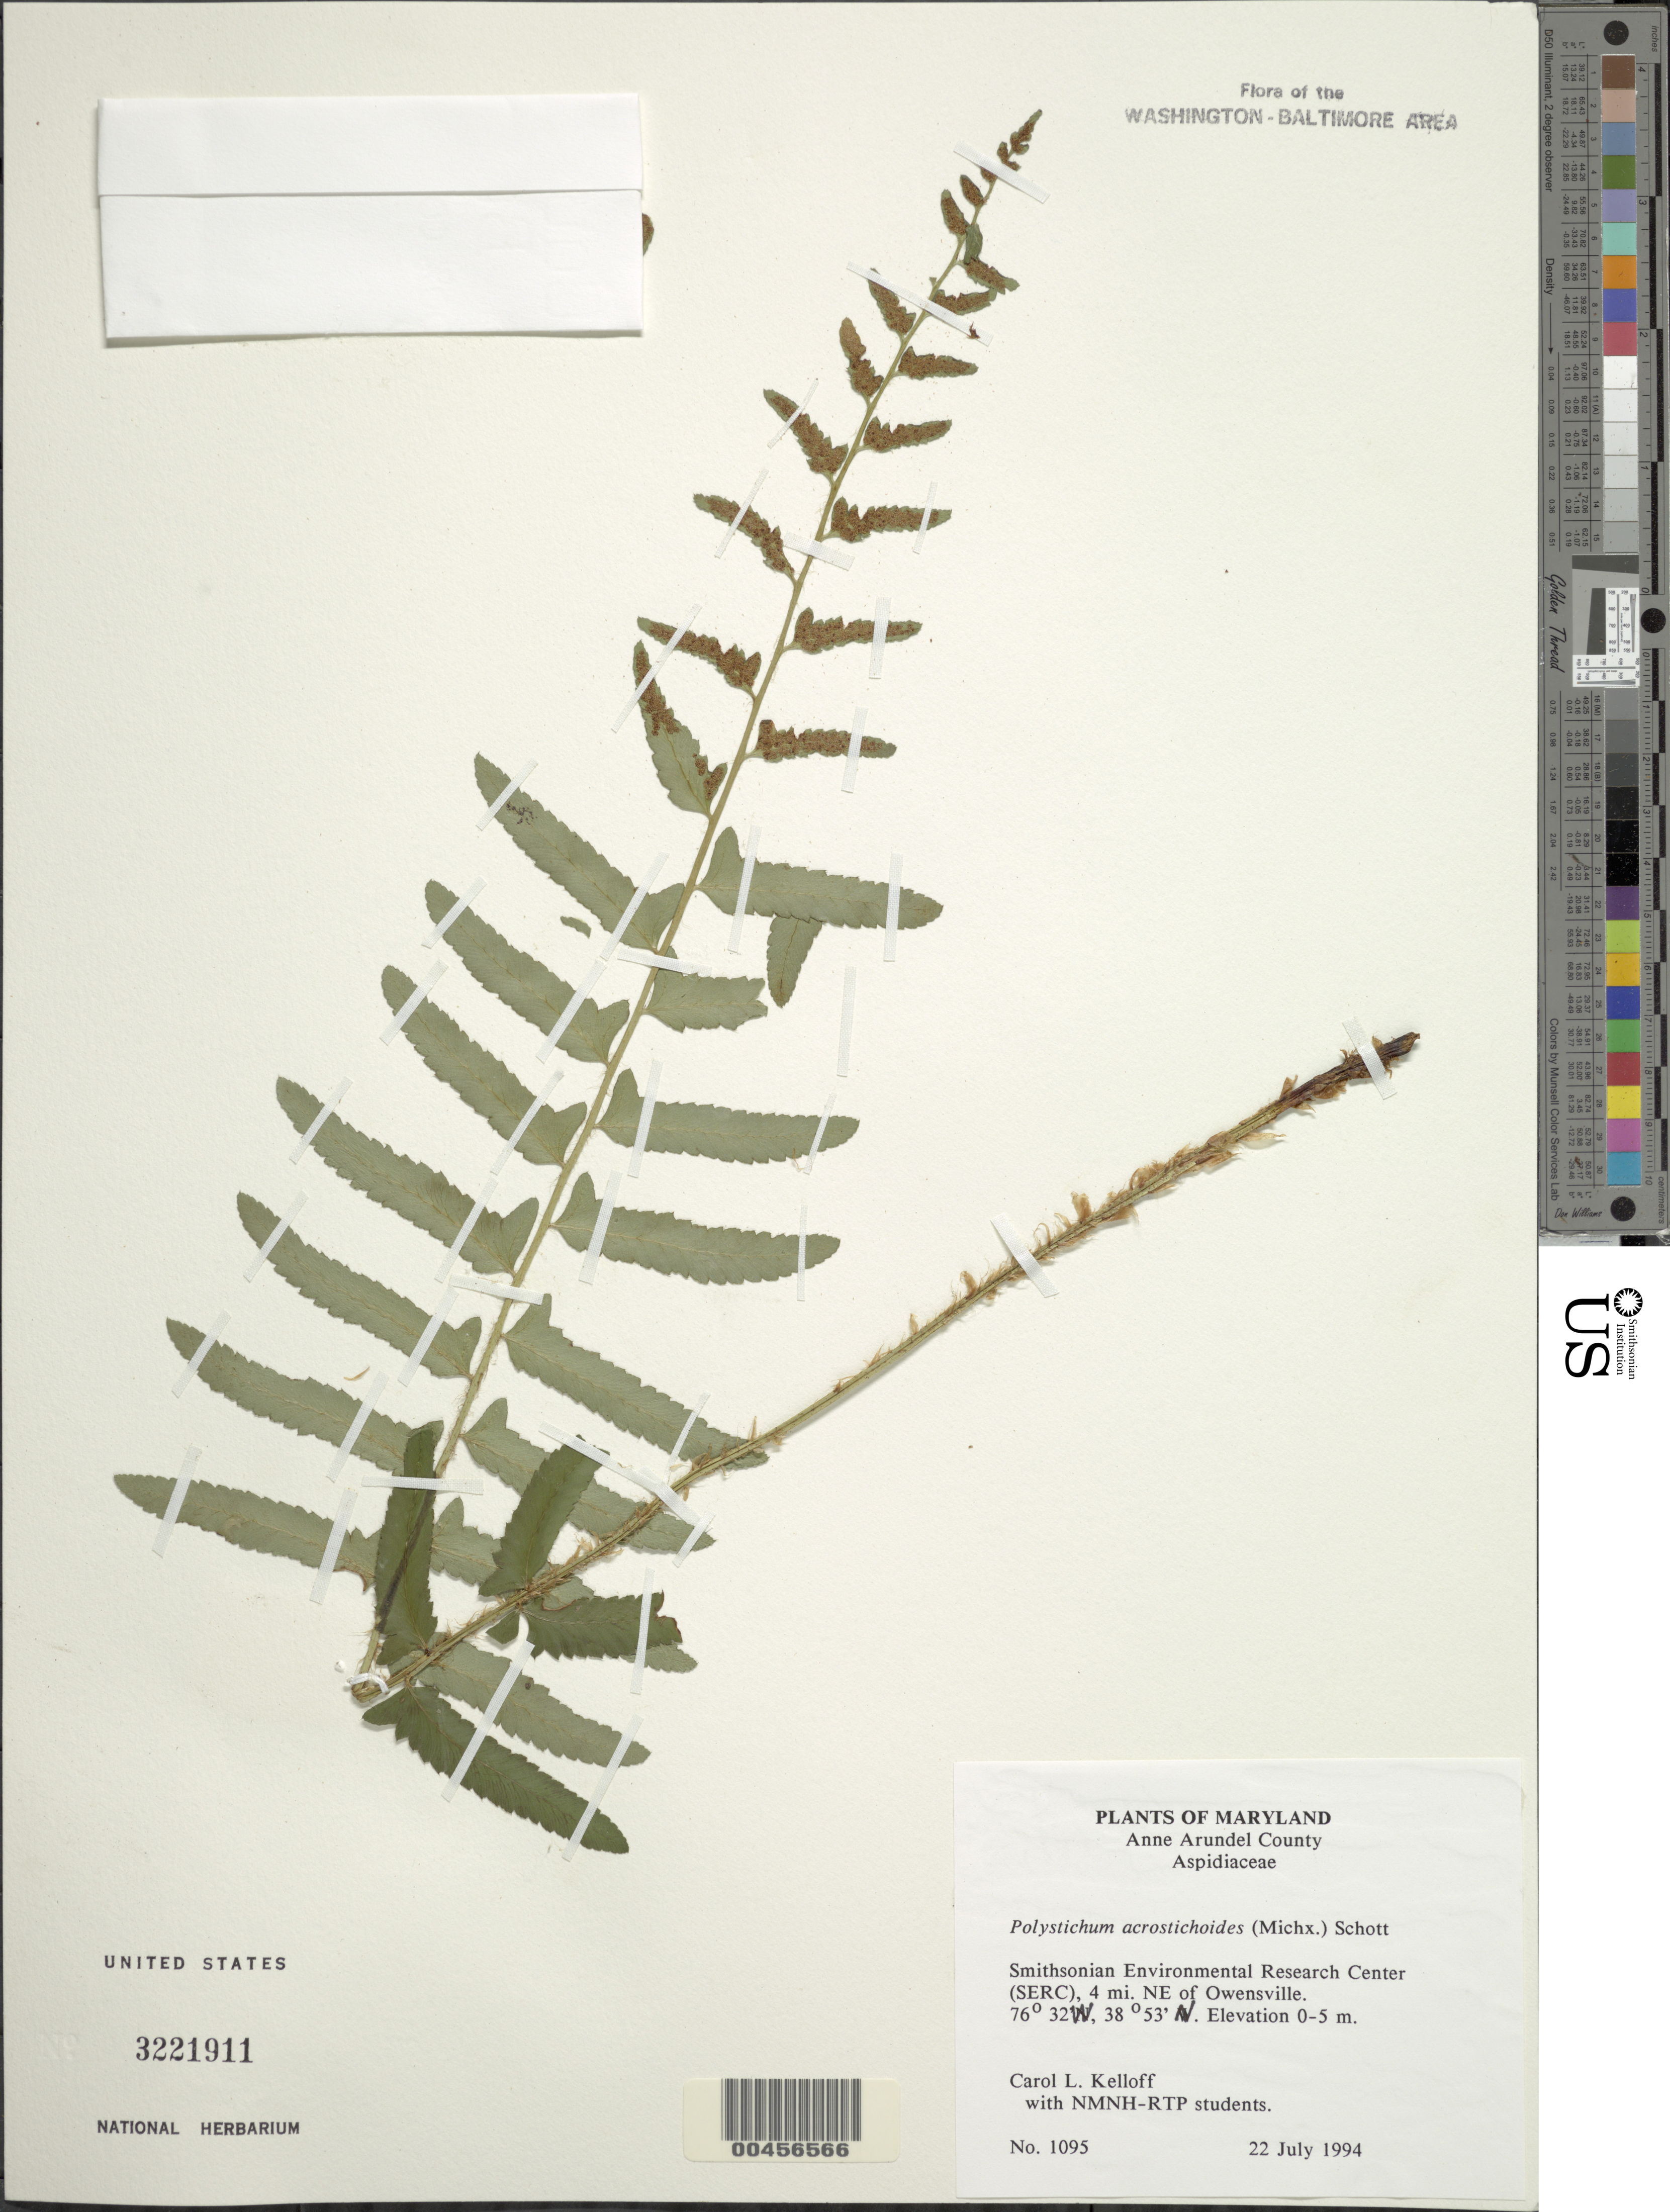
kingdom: Plantae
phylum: Tracheophyta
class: Polypodiopsida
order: Polypodiales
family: Dryopteridaceae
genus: Polystichum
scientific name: Polystichum acrostichoides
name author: (Michx.) Schott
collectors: C. L. Kelloff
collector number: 1095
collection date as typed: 22 Jul 1994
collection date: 1994-07-22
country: United States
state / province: Maryland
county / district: Anne Arundel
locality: NE of Owensville, Smithsonian Environmental Research Center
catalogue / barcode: US 3221911